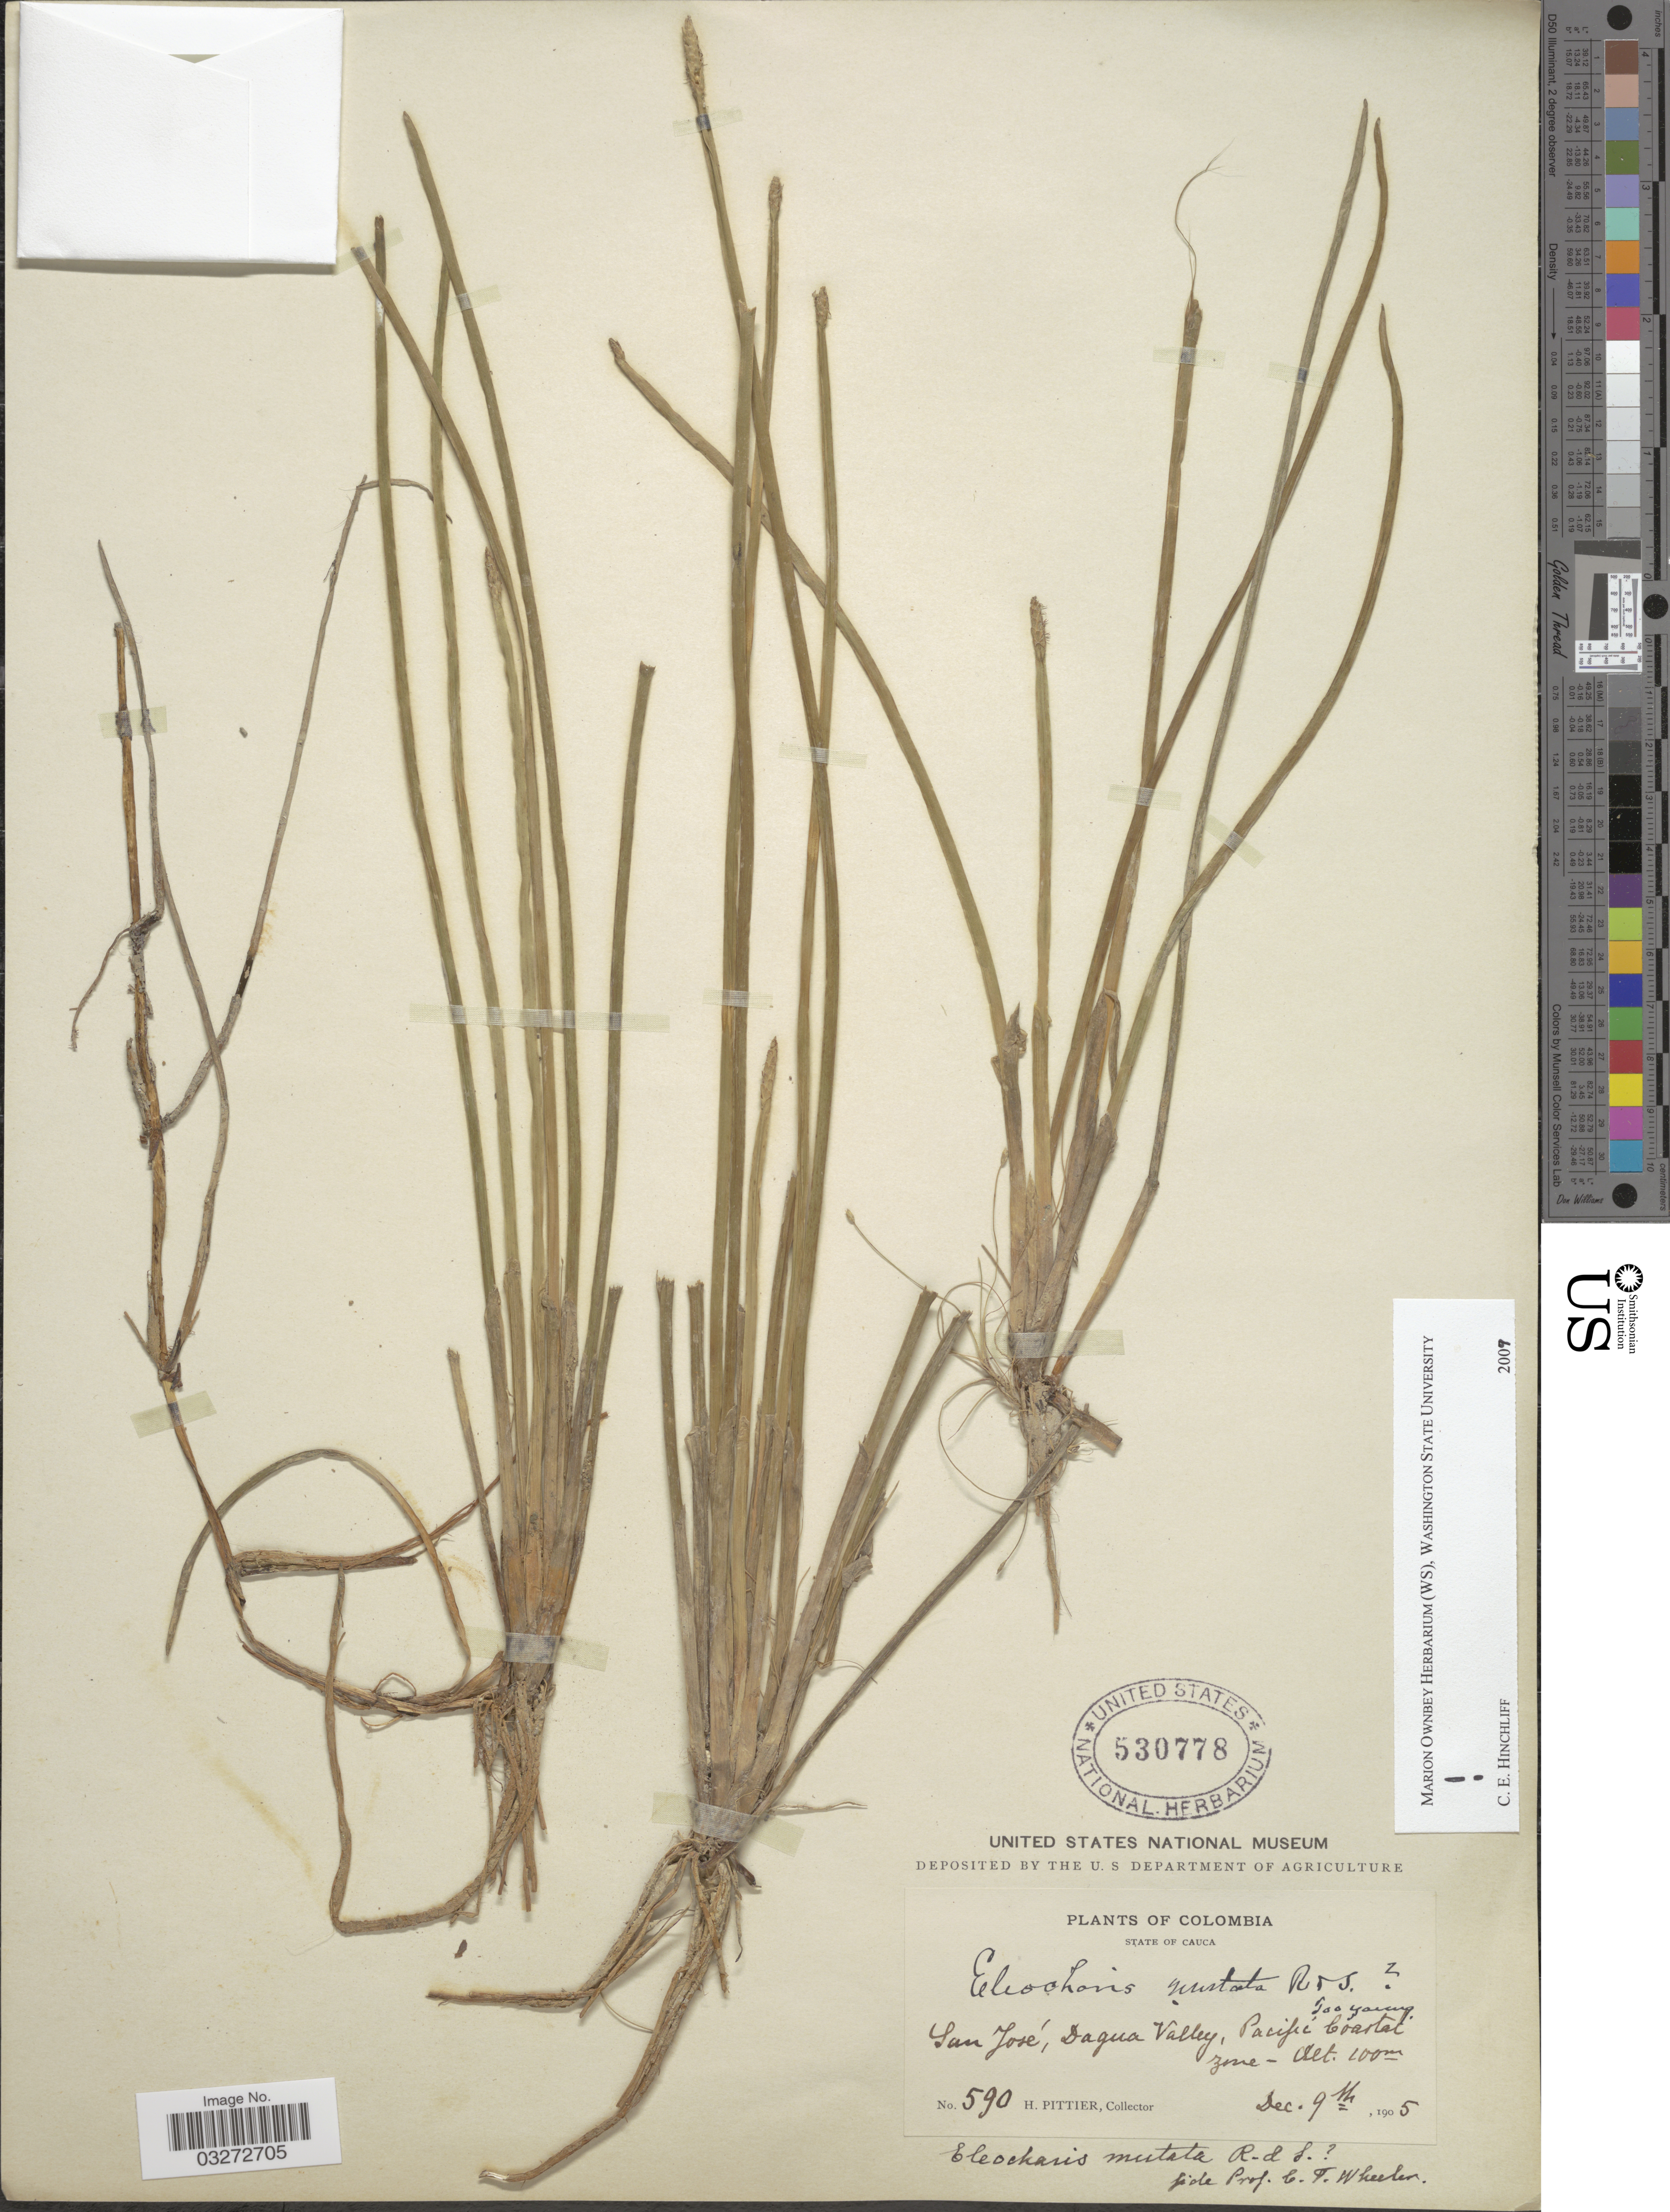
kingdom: Plantae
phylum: Tracheophyta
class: Liliopsida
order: Poales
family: Cyperaceae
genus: Eleocharis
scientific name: Eleocharis mutata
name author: (L.) Roem. & Schult.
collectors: H. F. Pittier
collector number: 590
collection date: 1905-12-09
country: Colombia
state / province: Cauca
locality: San José, Dagua Valley, Pacific Coastal Zone.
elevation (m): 100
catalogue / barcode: US 530778